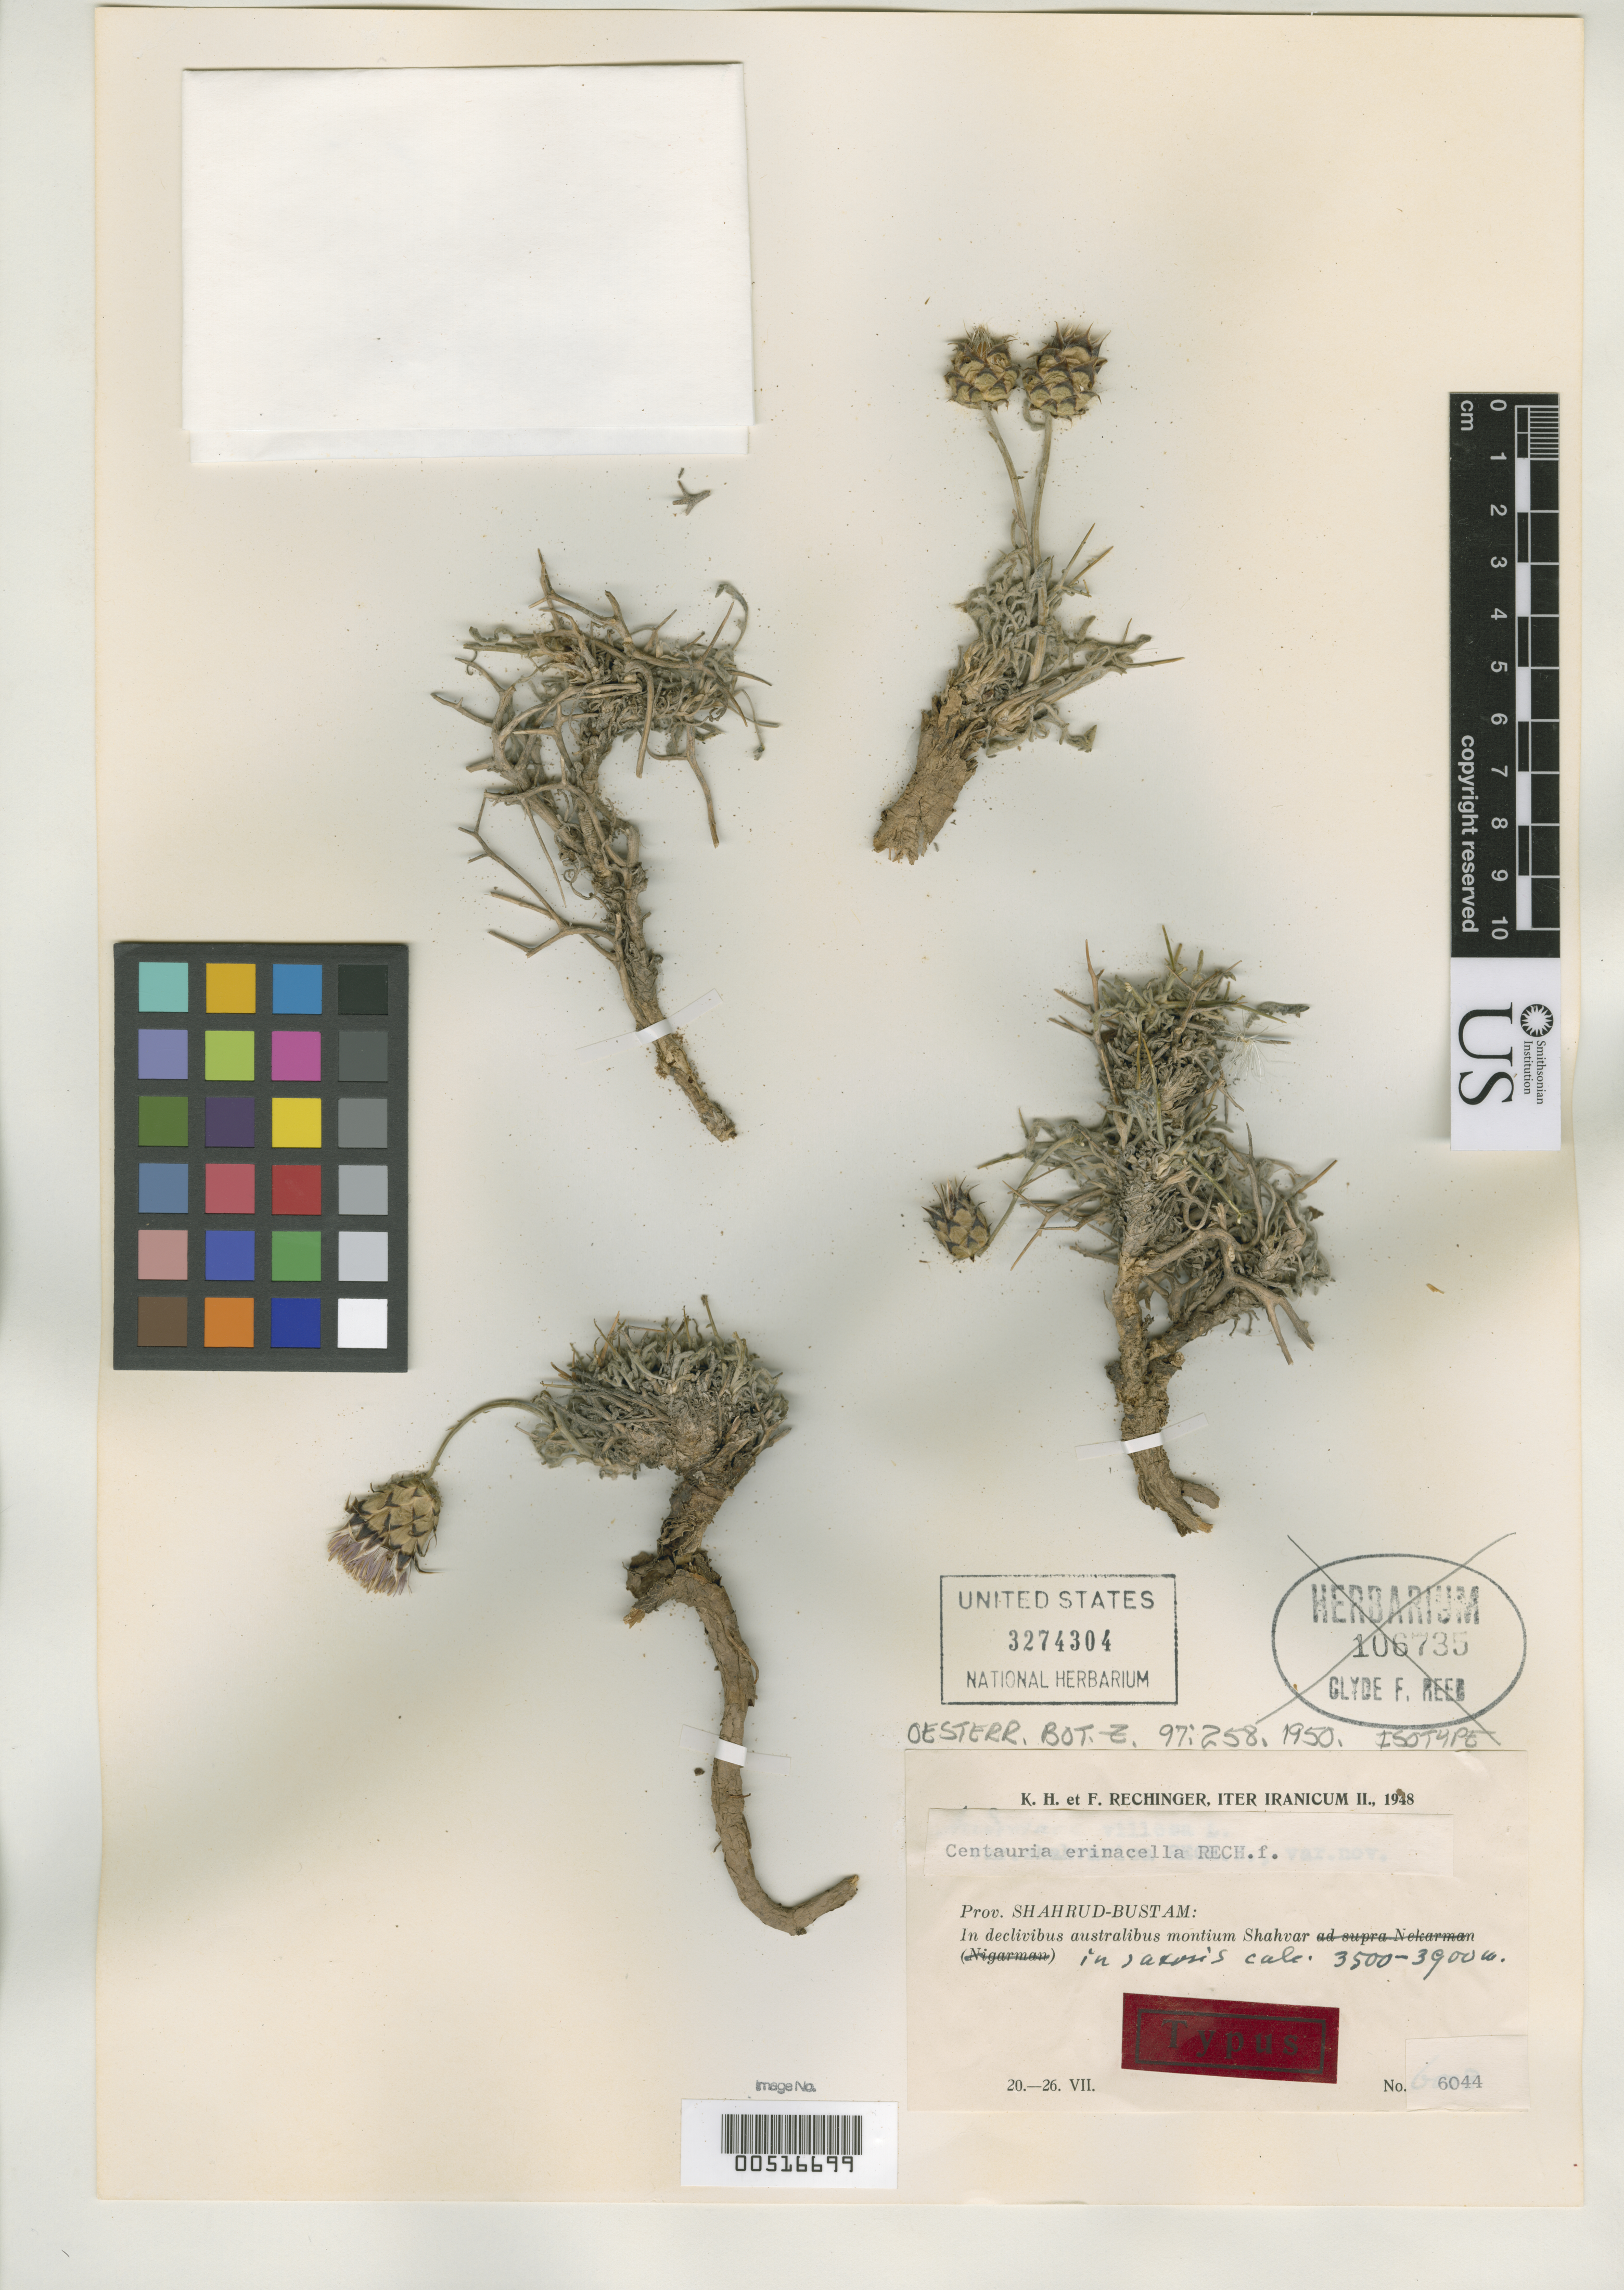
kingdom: Plantae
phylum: Tracheophyta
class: Magnoliopsida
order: Asterales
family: Asteraceae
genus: Centaurea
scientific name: Centaurea erinacella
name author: Rech. f.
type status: Isotype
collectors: K. H. Rechinger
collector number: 6044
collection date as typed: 20 Jul 1948 to 26 Jul 1948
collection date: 1948-07-20/1948-07-26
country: Iran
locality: In declivibus australibus Montium Shahvar, Shahrud-Bustam. [On the southern slope of Mount Shahvar, Shahrud-Bustam]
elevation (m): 3500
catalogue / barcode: US 3274304